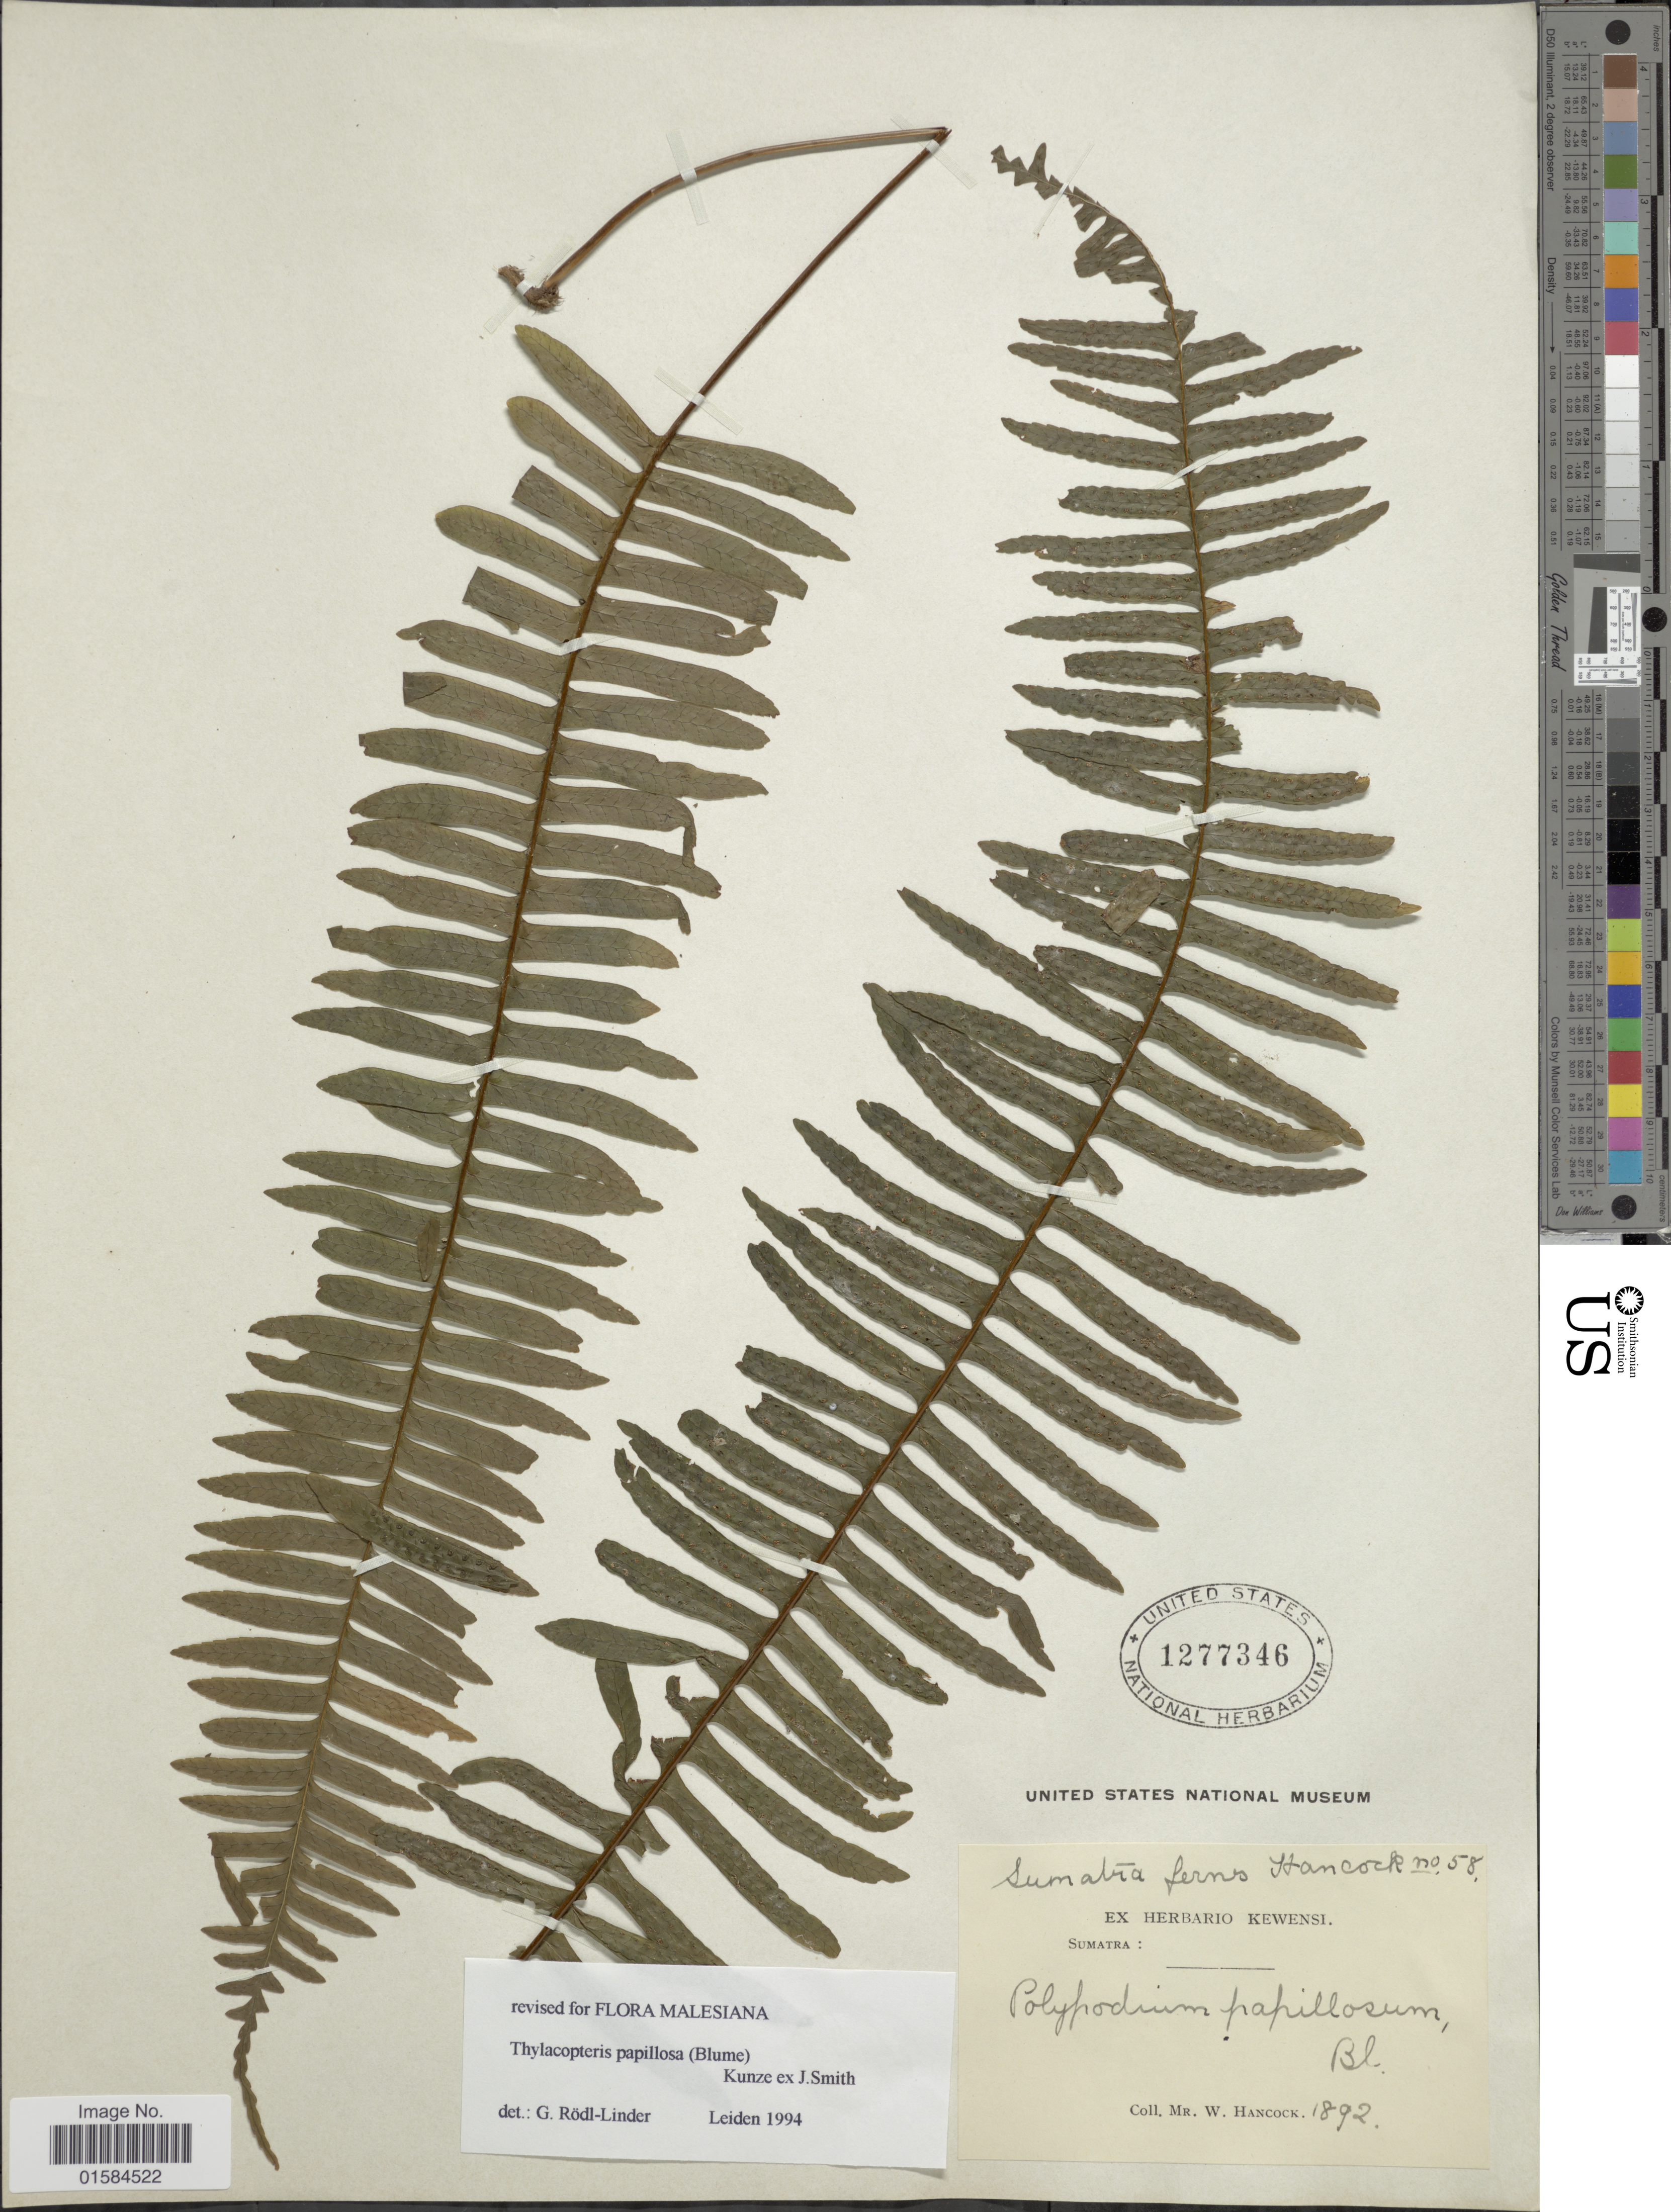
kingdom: Plantae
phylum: Tracheophyta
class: Polypodiopsida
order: Polypodiales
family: Polypodiaceae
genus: Thylacopteris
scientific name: Thylacopteris papillosa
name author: (Blume) Kunze ex J. Sm.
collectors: W. Hancock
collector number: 58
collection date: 1892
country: Indonesia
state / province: Sumatra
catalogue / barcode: US 1277346